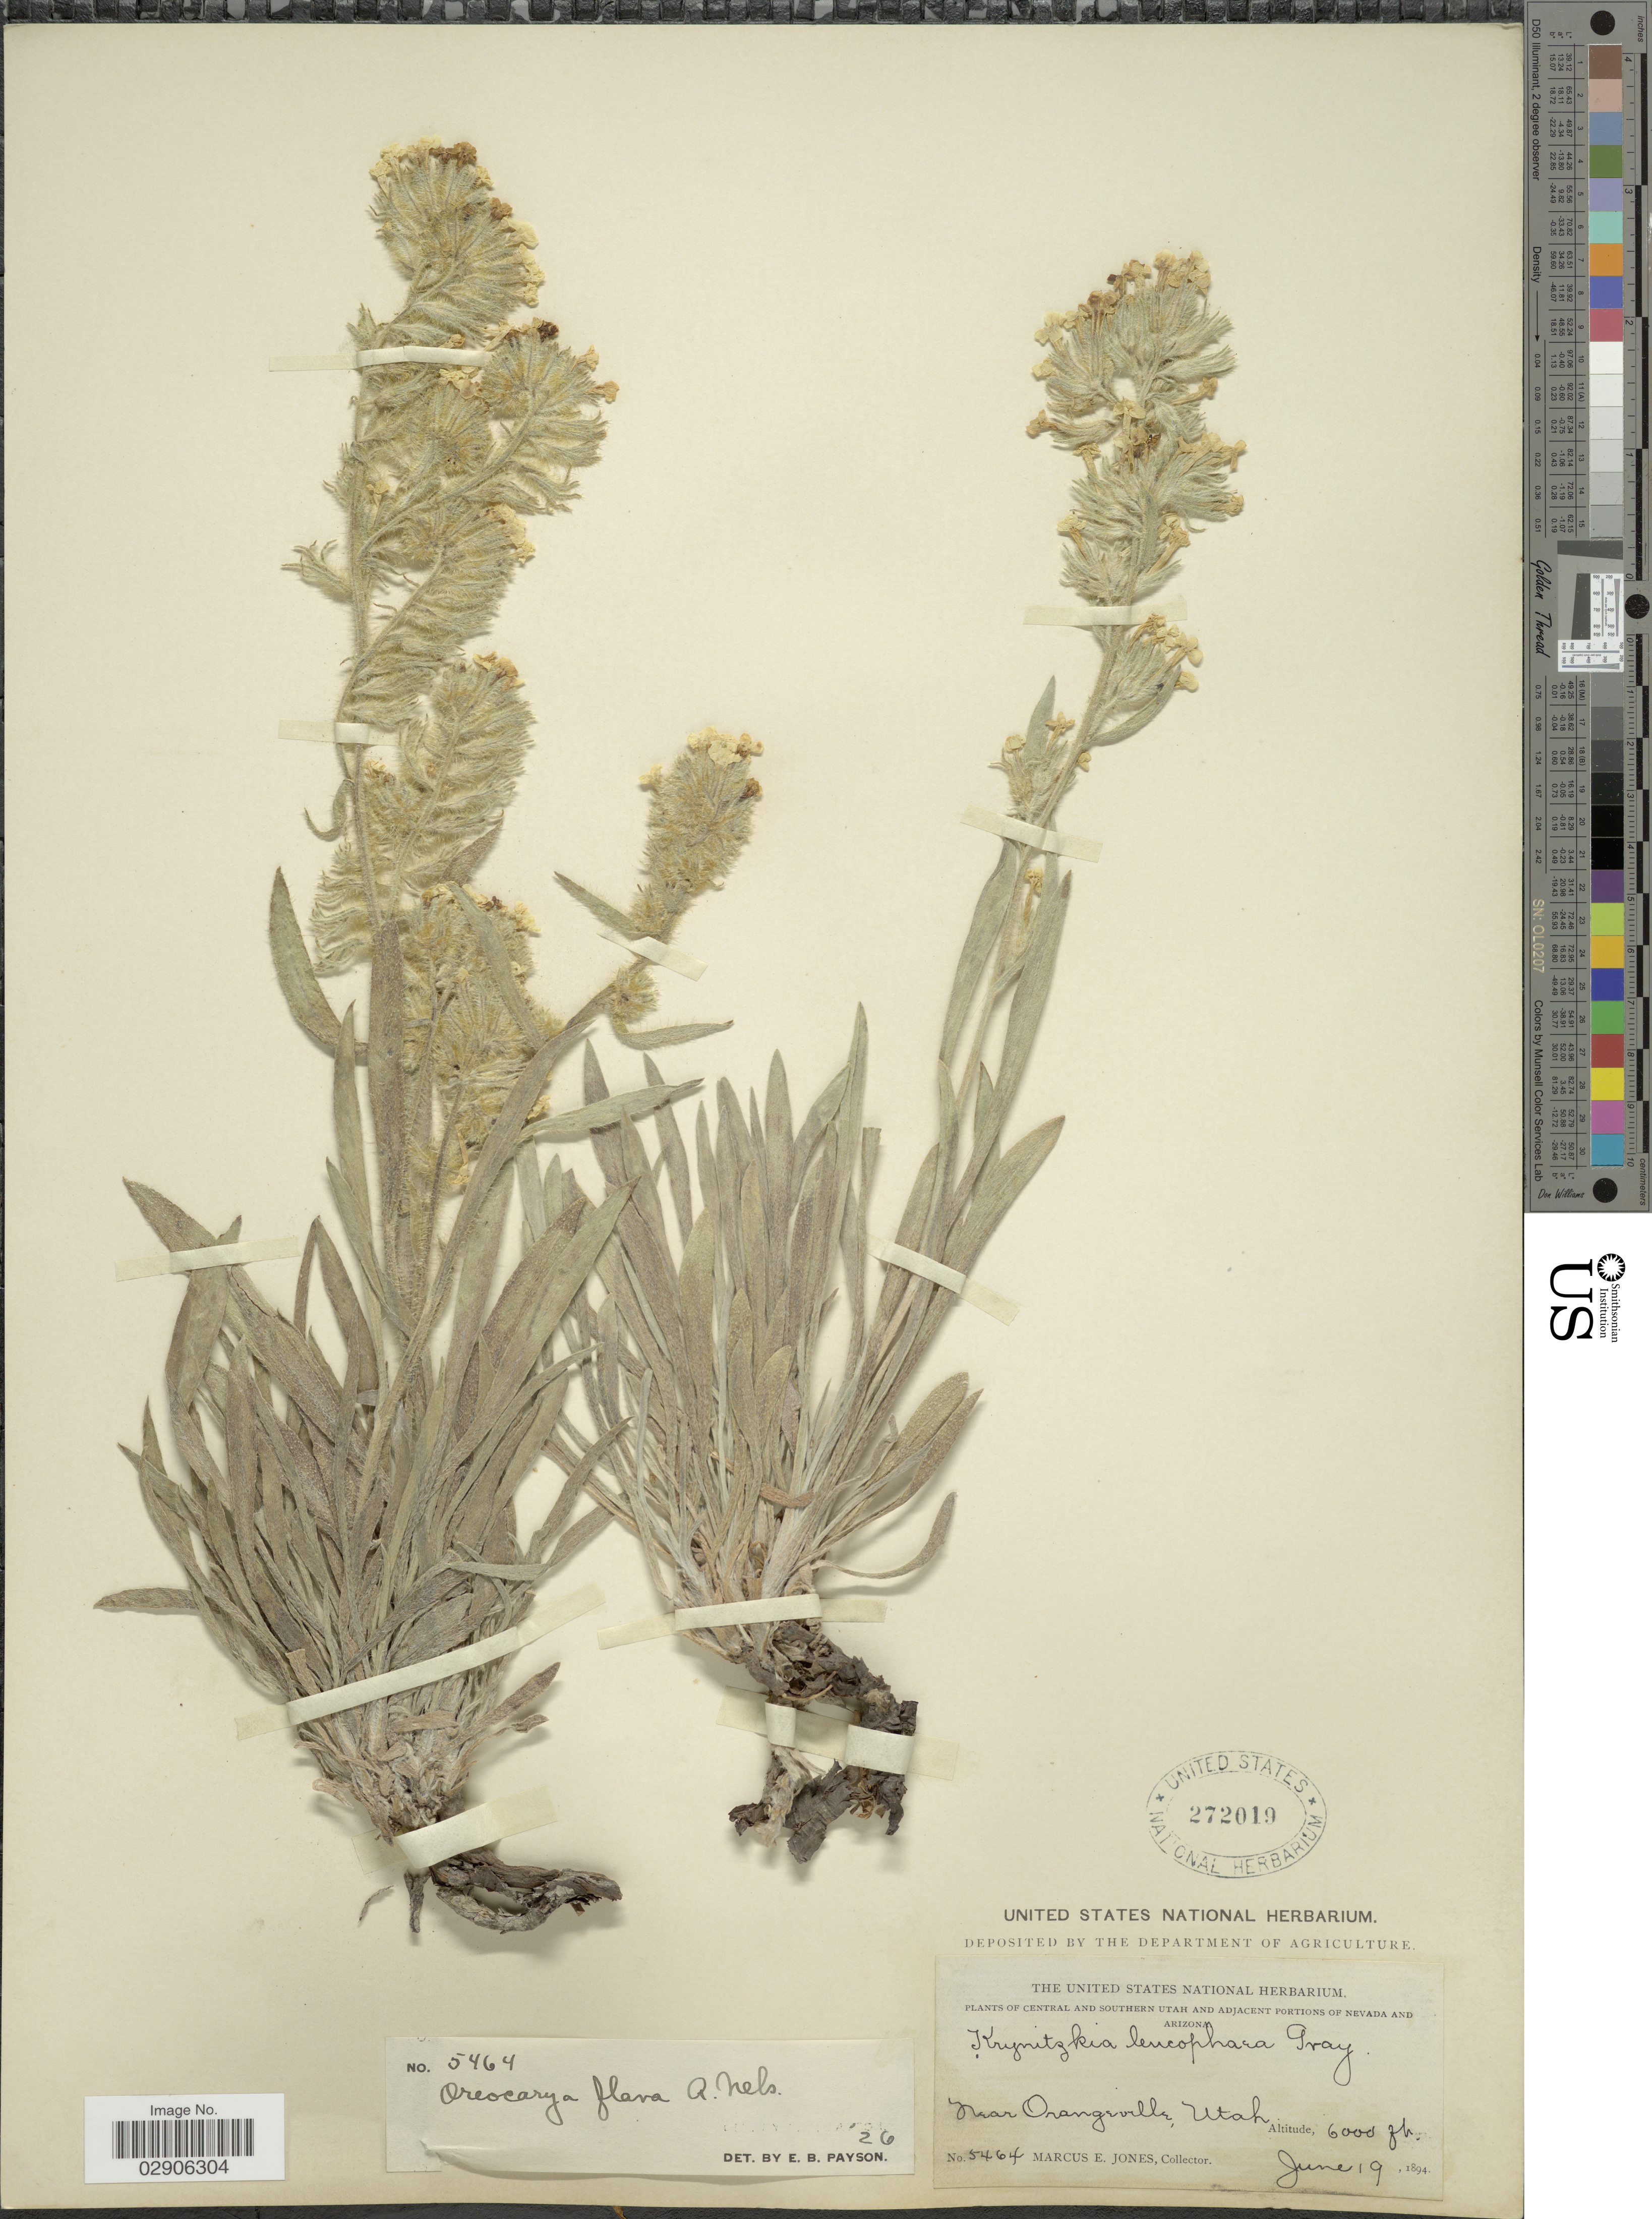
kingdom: Plantae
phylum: Tracheophyta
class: Magnoliopsida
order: Boraginales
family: Boraginaceae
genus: Cryptantha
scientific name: Cryptantha flava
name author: (A. Nelson) Payson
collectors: M. E. Jones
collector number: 5464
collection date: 1894-06-19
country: United States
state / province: Utah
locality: Near Orangeville, Utah. Central and Southern Utah.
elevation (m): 1829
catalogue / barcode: US 272019